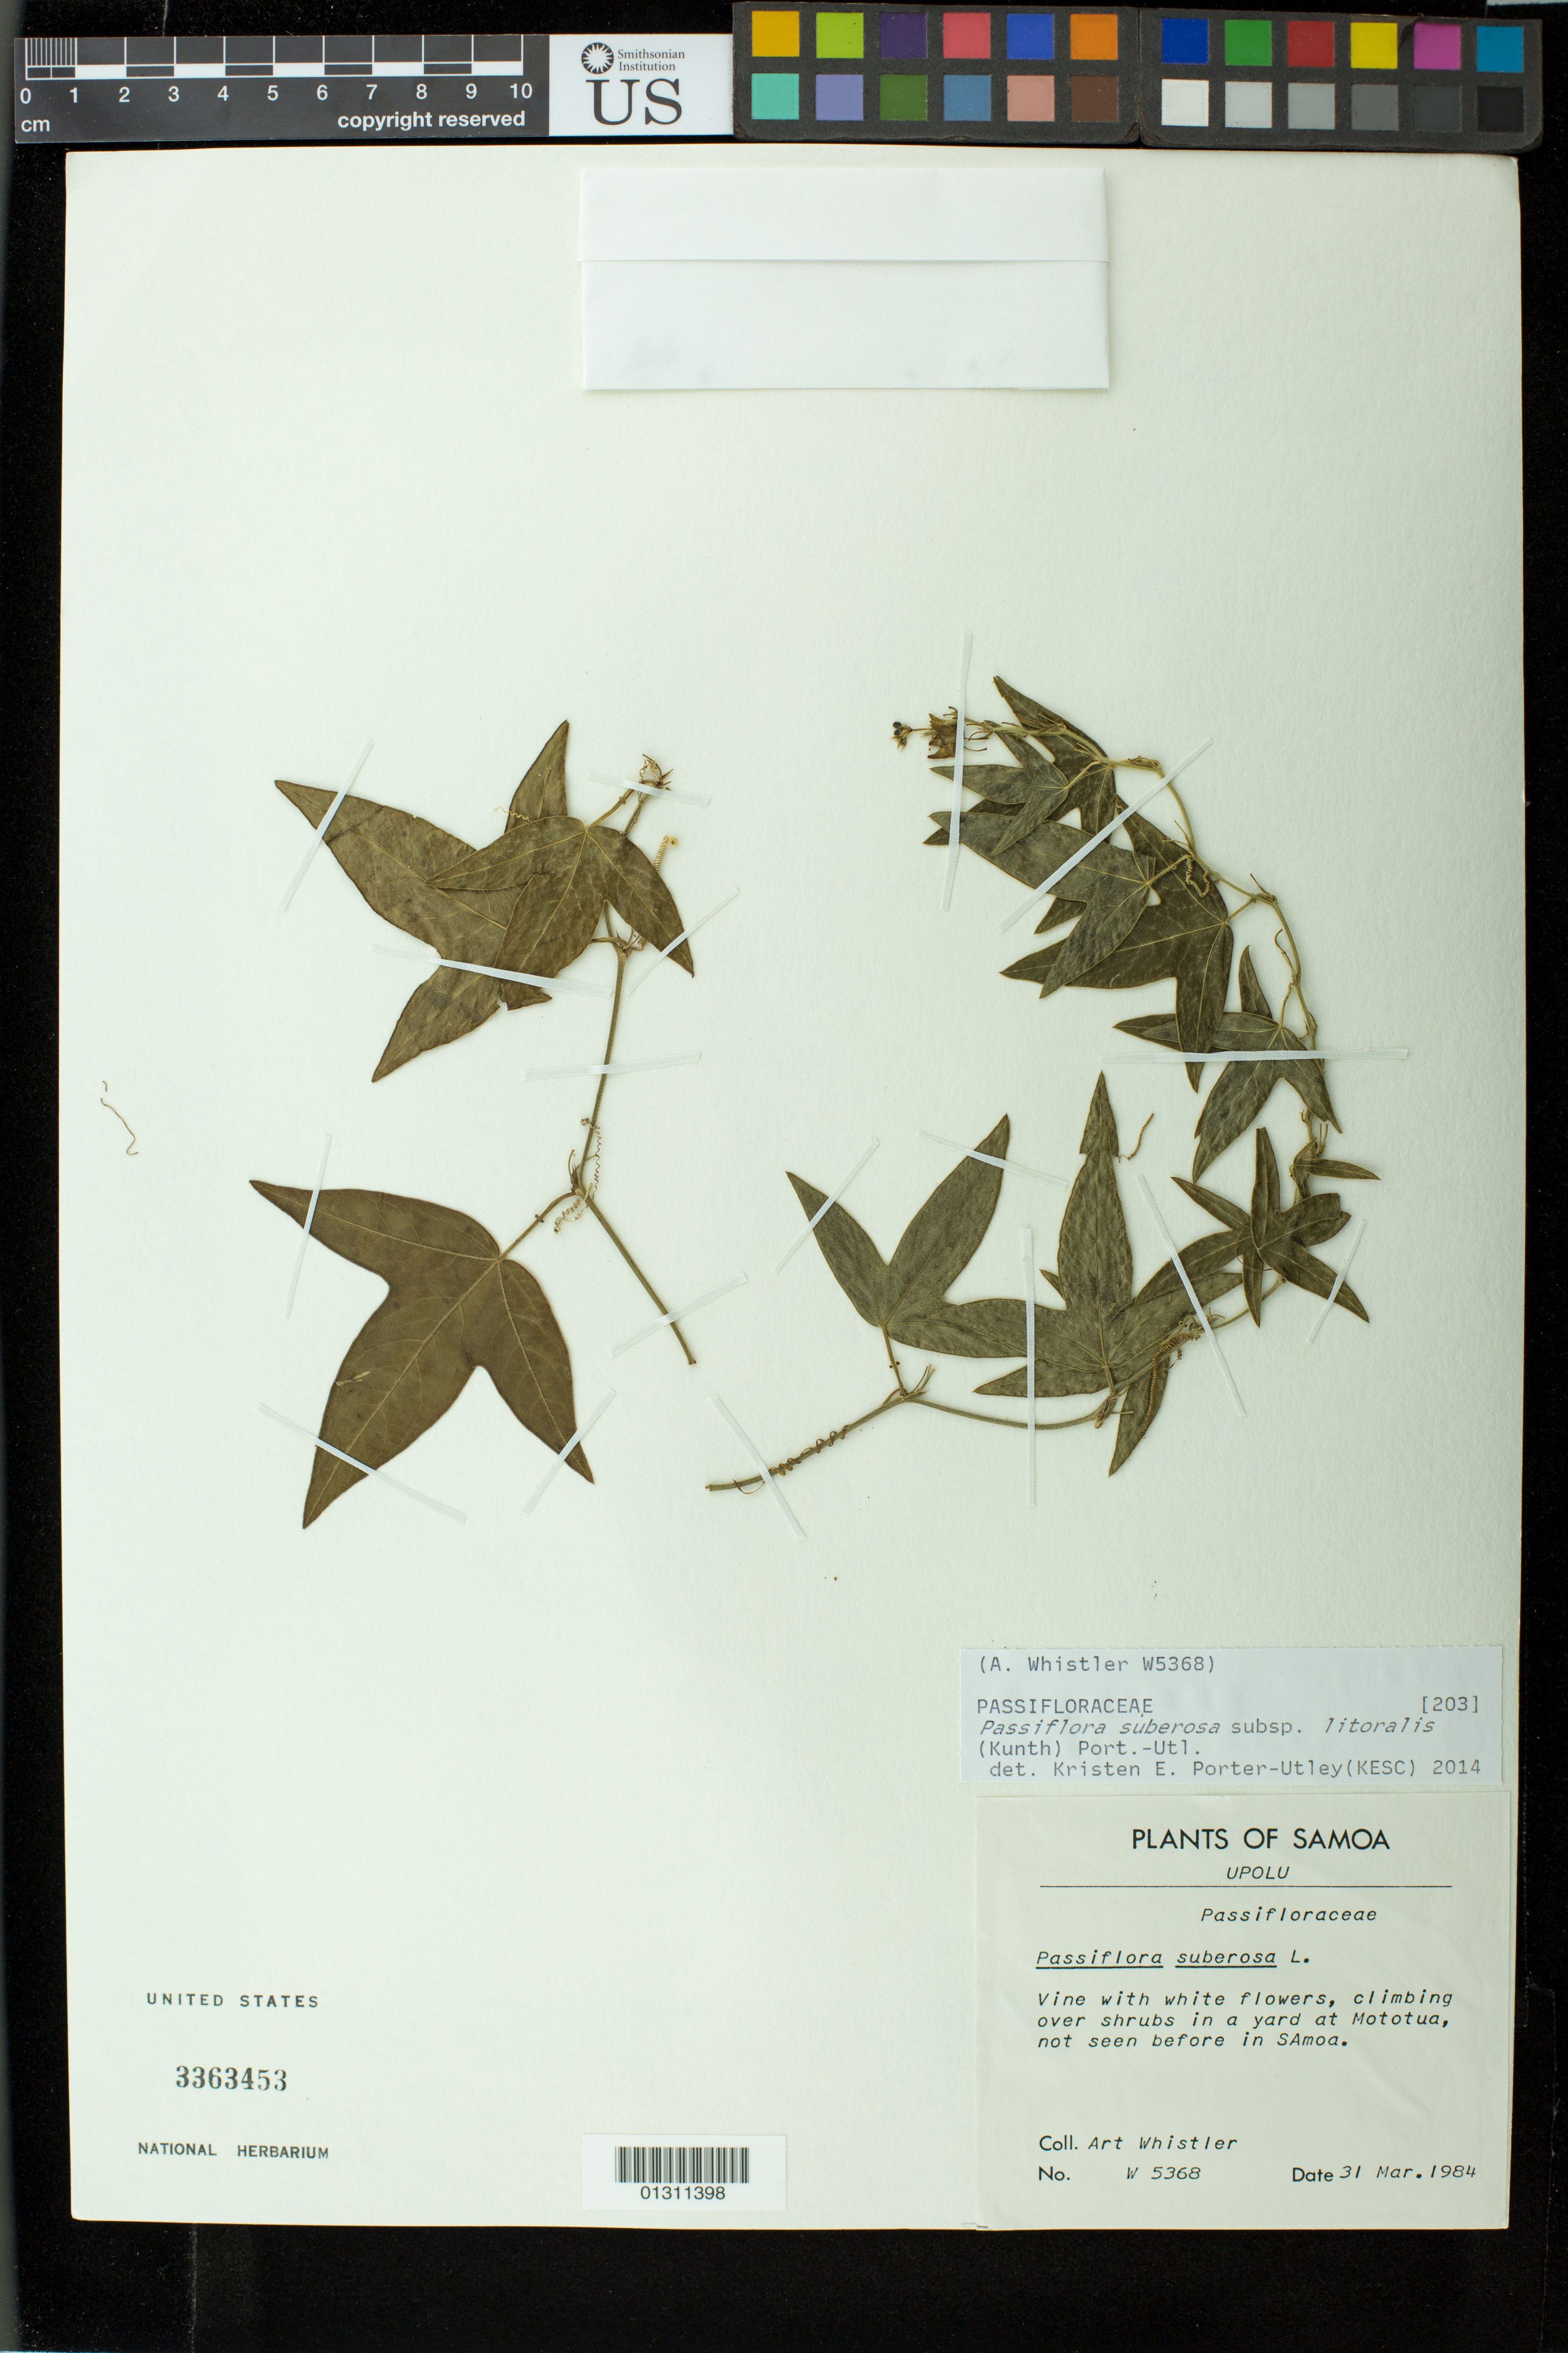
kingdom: Plantae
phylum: Tracheophyta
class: Magnoliopsida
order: Malpighiales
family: Passifloraceae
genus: Passiflora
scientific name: Passiflora suberosa subsp. litoralis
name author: (Kunth) Port.-Utl. et al.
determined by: Porter-Utley, Kristen E.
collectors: A. Whistler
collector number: W5368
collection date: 1984-03-31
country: Samoa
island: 'Upolu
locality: Upolu, at Mototua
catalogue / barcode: US 3363453